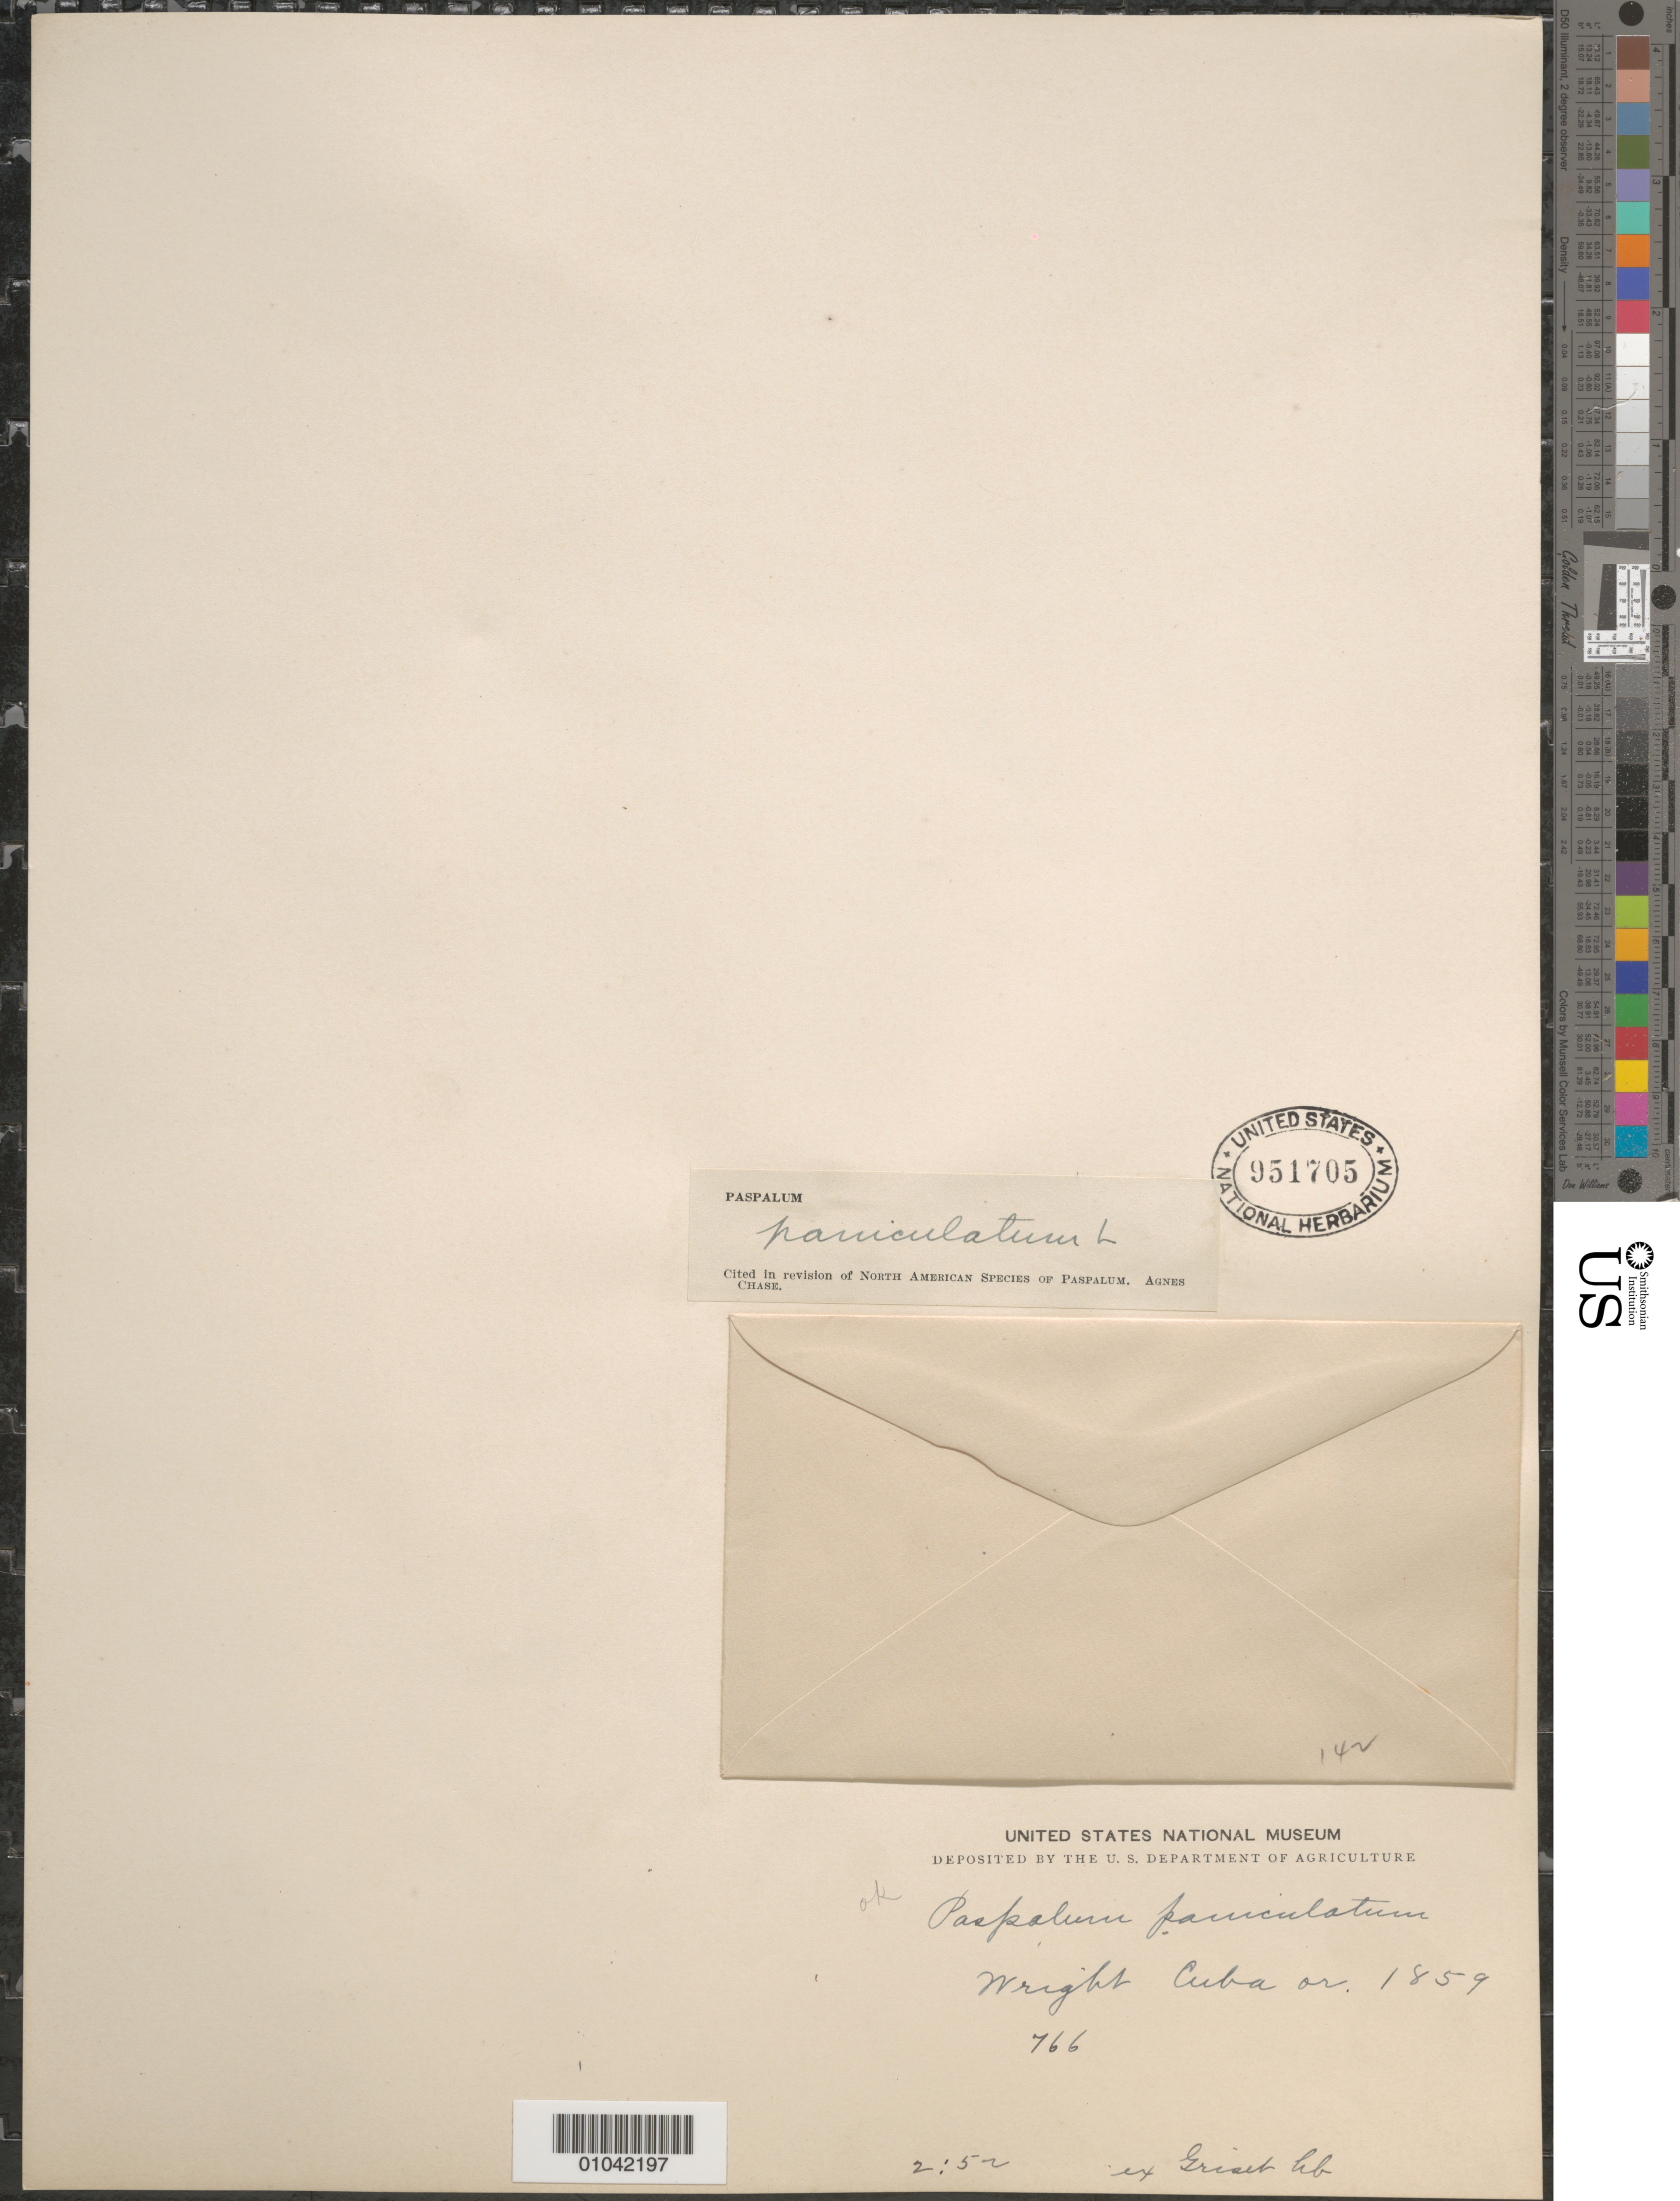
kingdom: Plantae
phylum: Tracheophyta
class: Liliopsida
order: Poales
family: Poaceae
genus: Paspalum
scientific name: Paspalum paniculatum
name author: L.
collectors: C. Wright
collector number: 766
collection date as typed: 1859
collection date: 1859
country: Cuba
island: Cuba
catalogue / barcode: US 951705